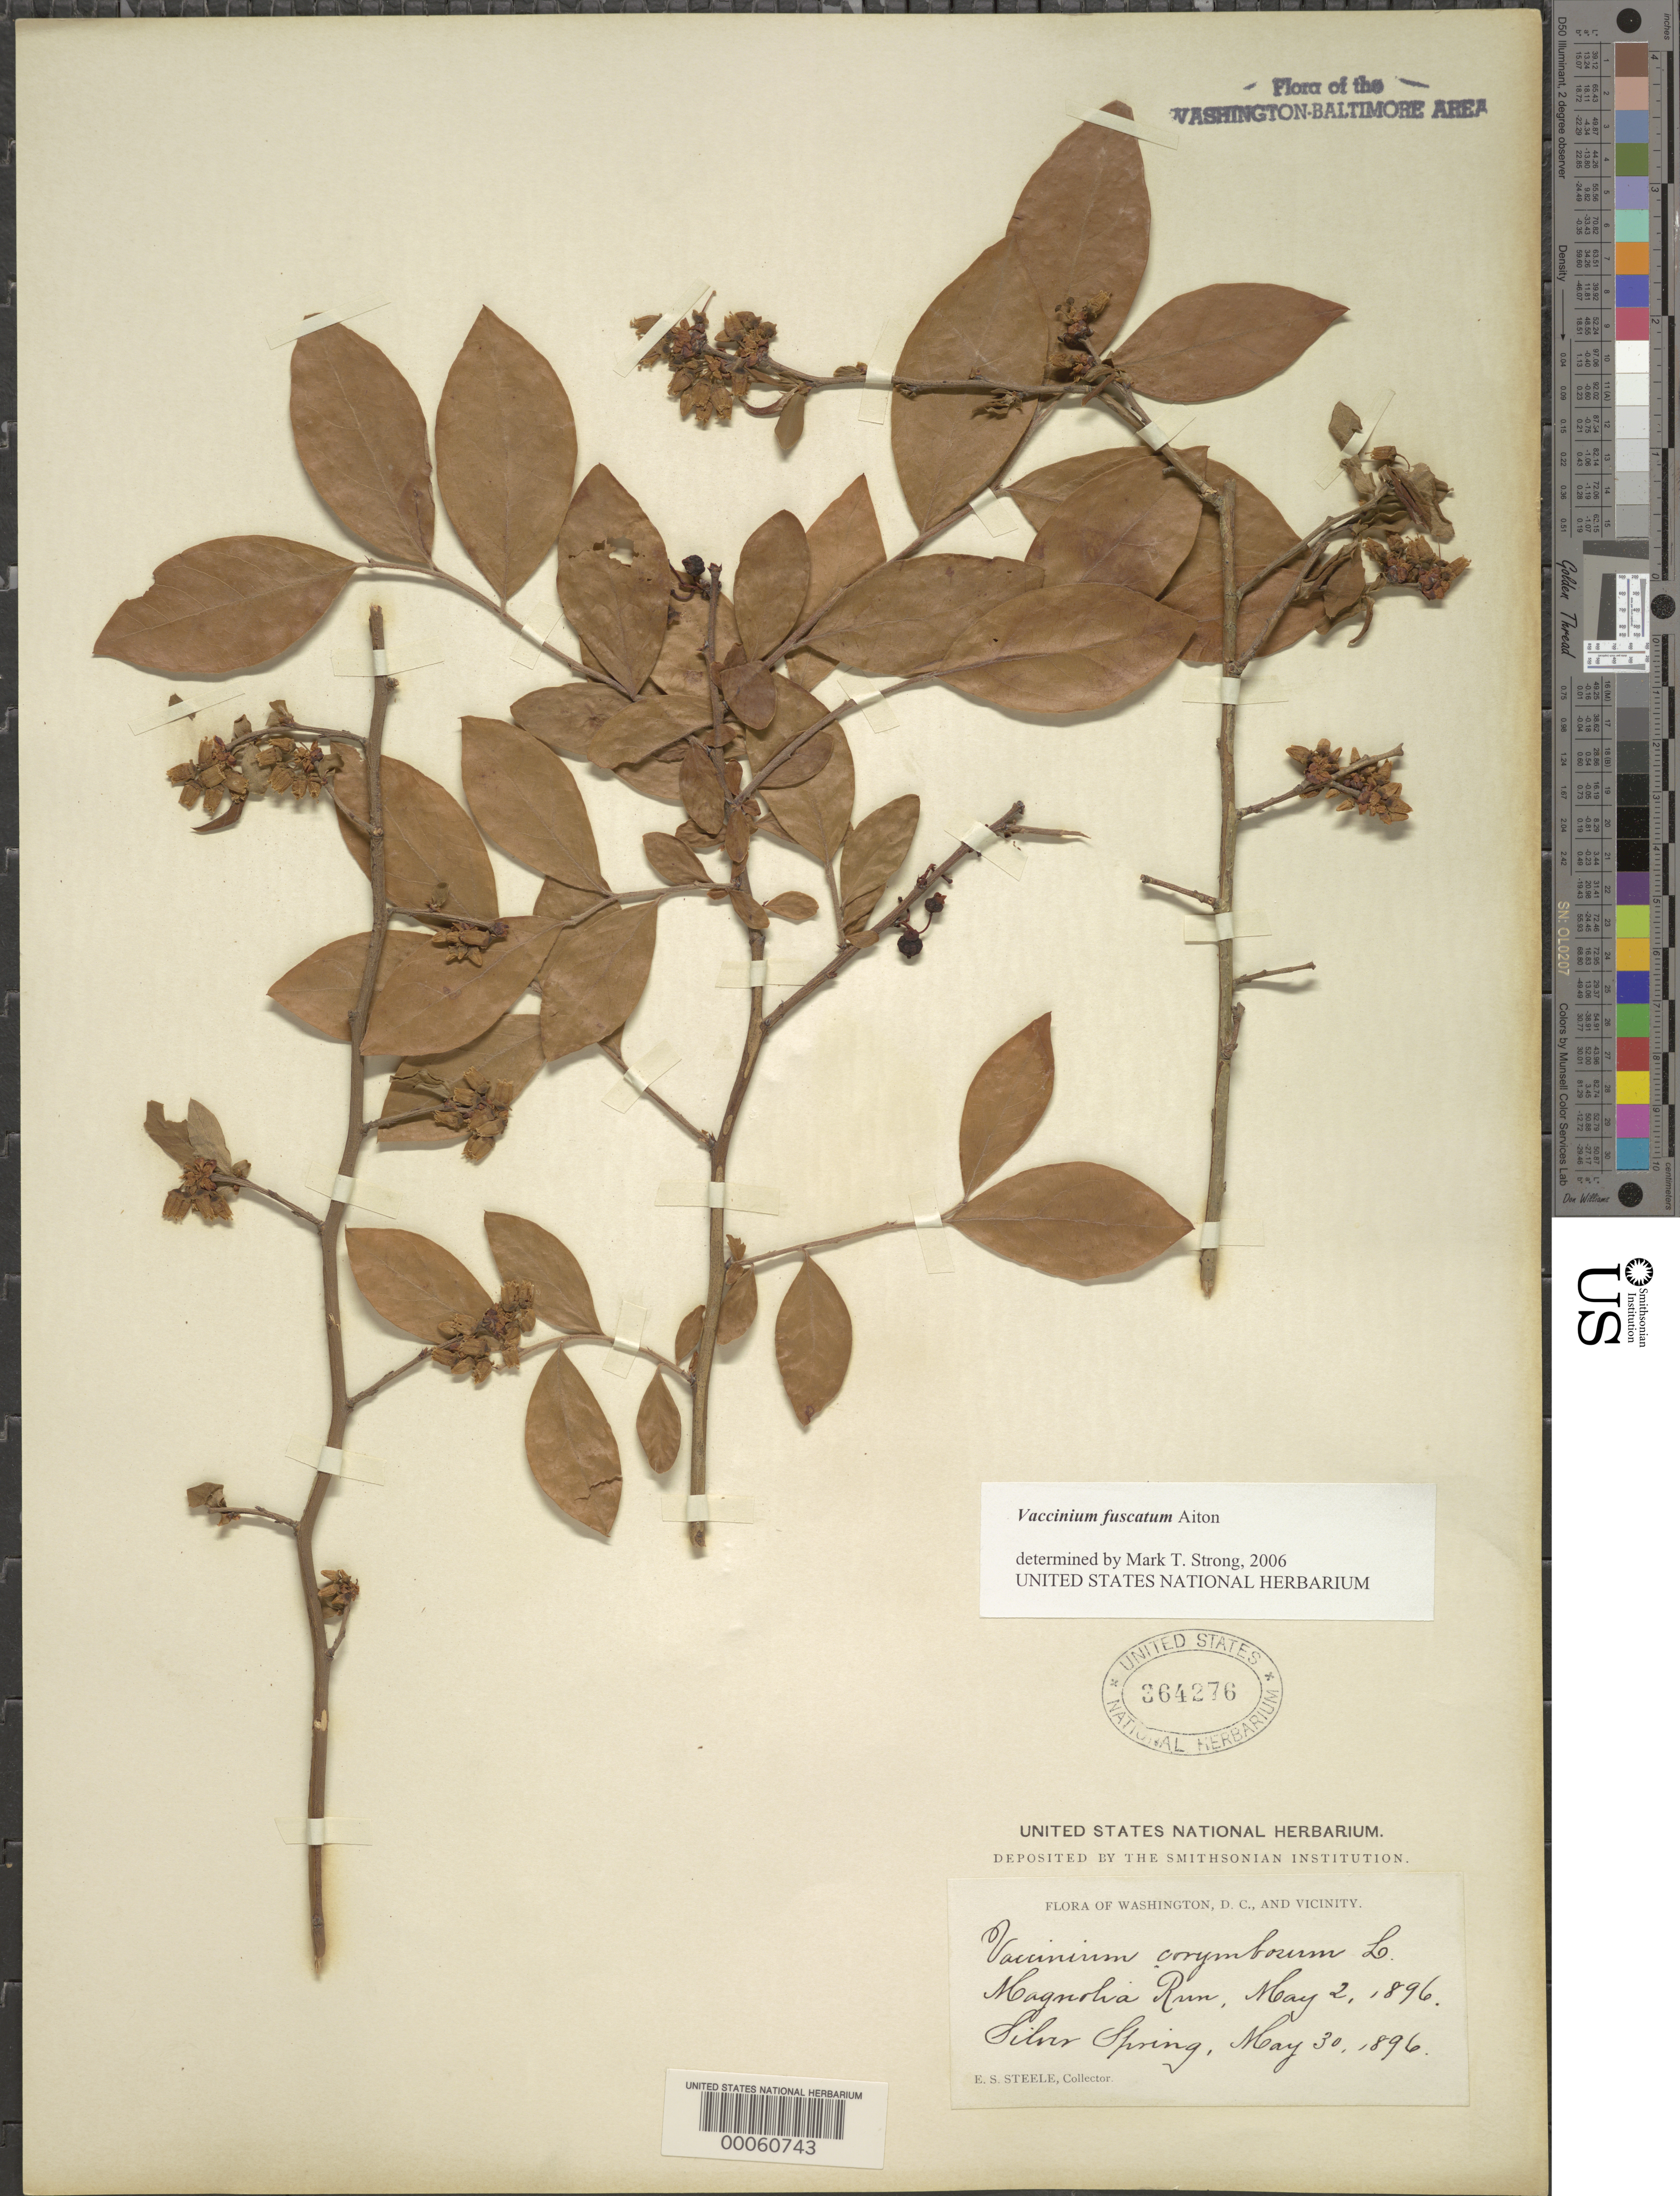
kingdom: Plantae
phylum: Tracheophyta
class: Magnoliopsida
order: Ericales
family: Ericaceae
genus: Vaccinium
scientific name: Vaccinium corymbosum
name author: L.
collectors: E. Steele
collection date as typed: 02 May 1896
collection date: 1896-05-02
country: United States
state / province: District of Columbia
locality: Magnolia Run Rock Creek Park and Vicinity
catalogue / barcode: US 364276